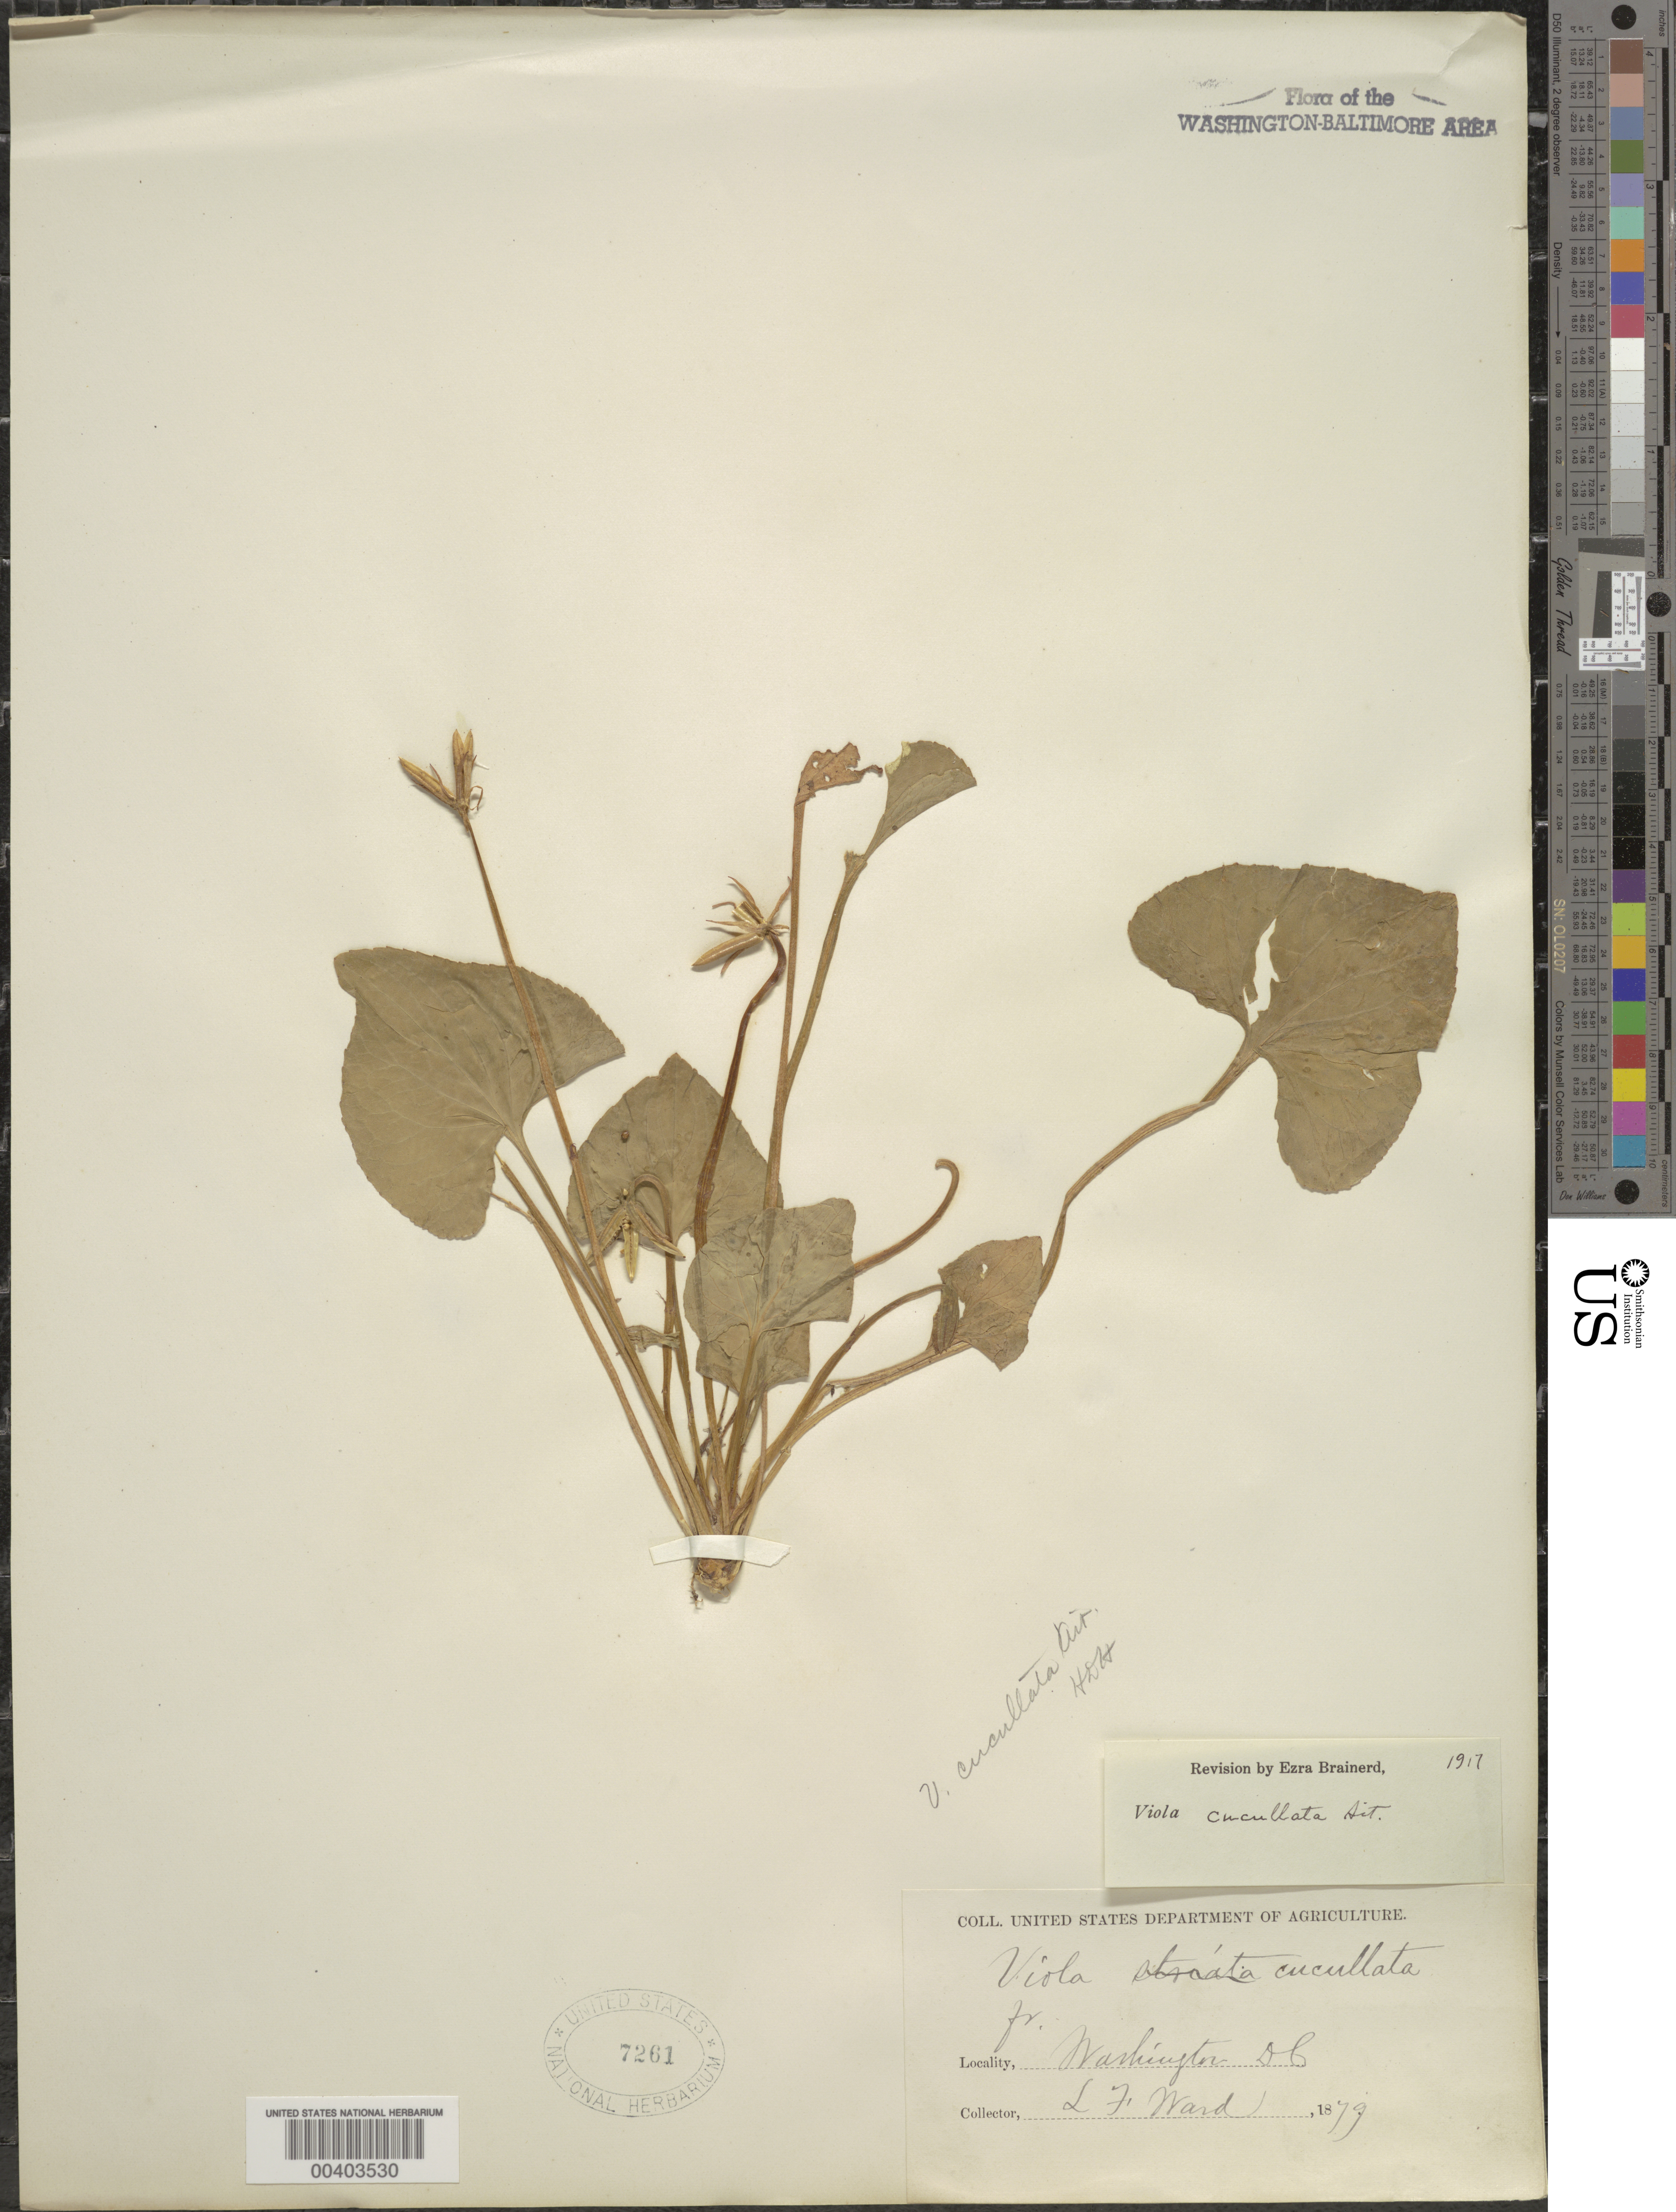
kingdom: Plantae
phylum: Tracheophyta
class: Magnoliopsida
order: Malpighiales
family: Violaceae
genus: Viola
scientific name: Viola cucullata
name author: Aiton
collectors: L. F. Ward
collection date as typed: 1879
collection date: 1879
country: United States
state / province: District of Columbia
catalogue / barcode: US 7261